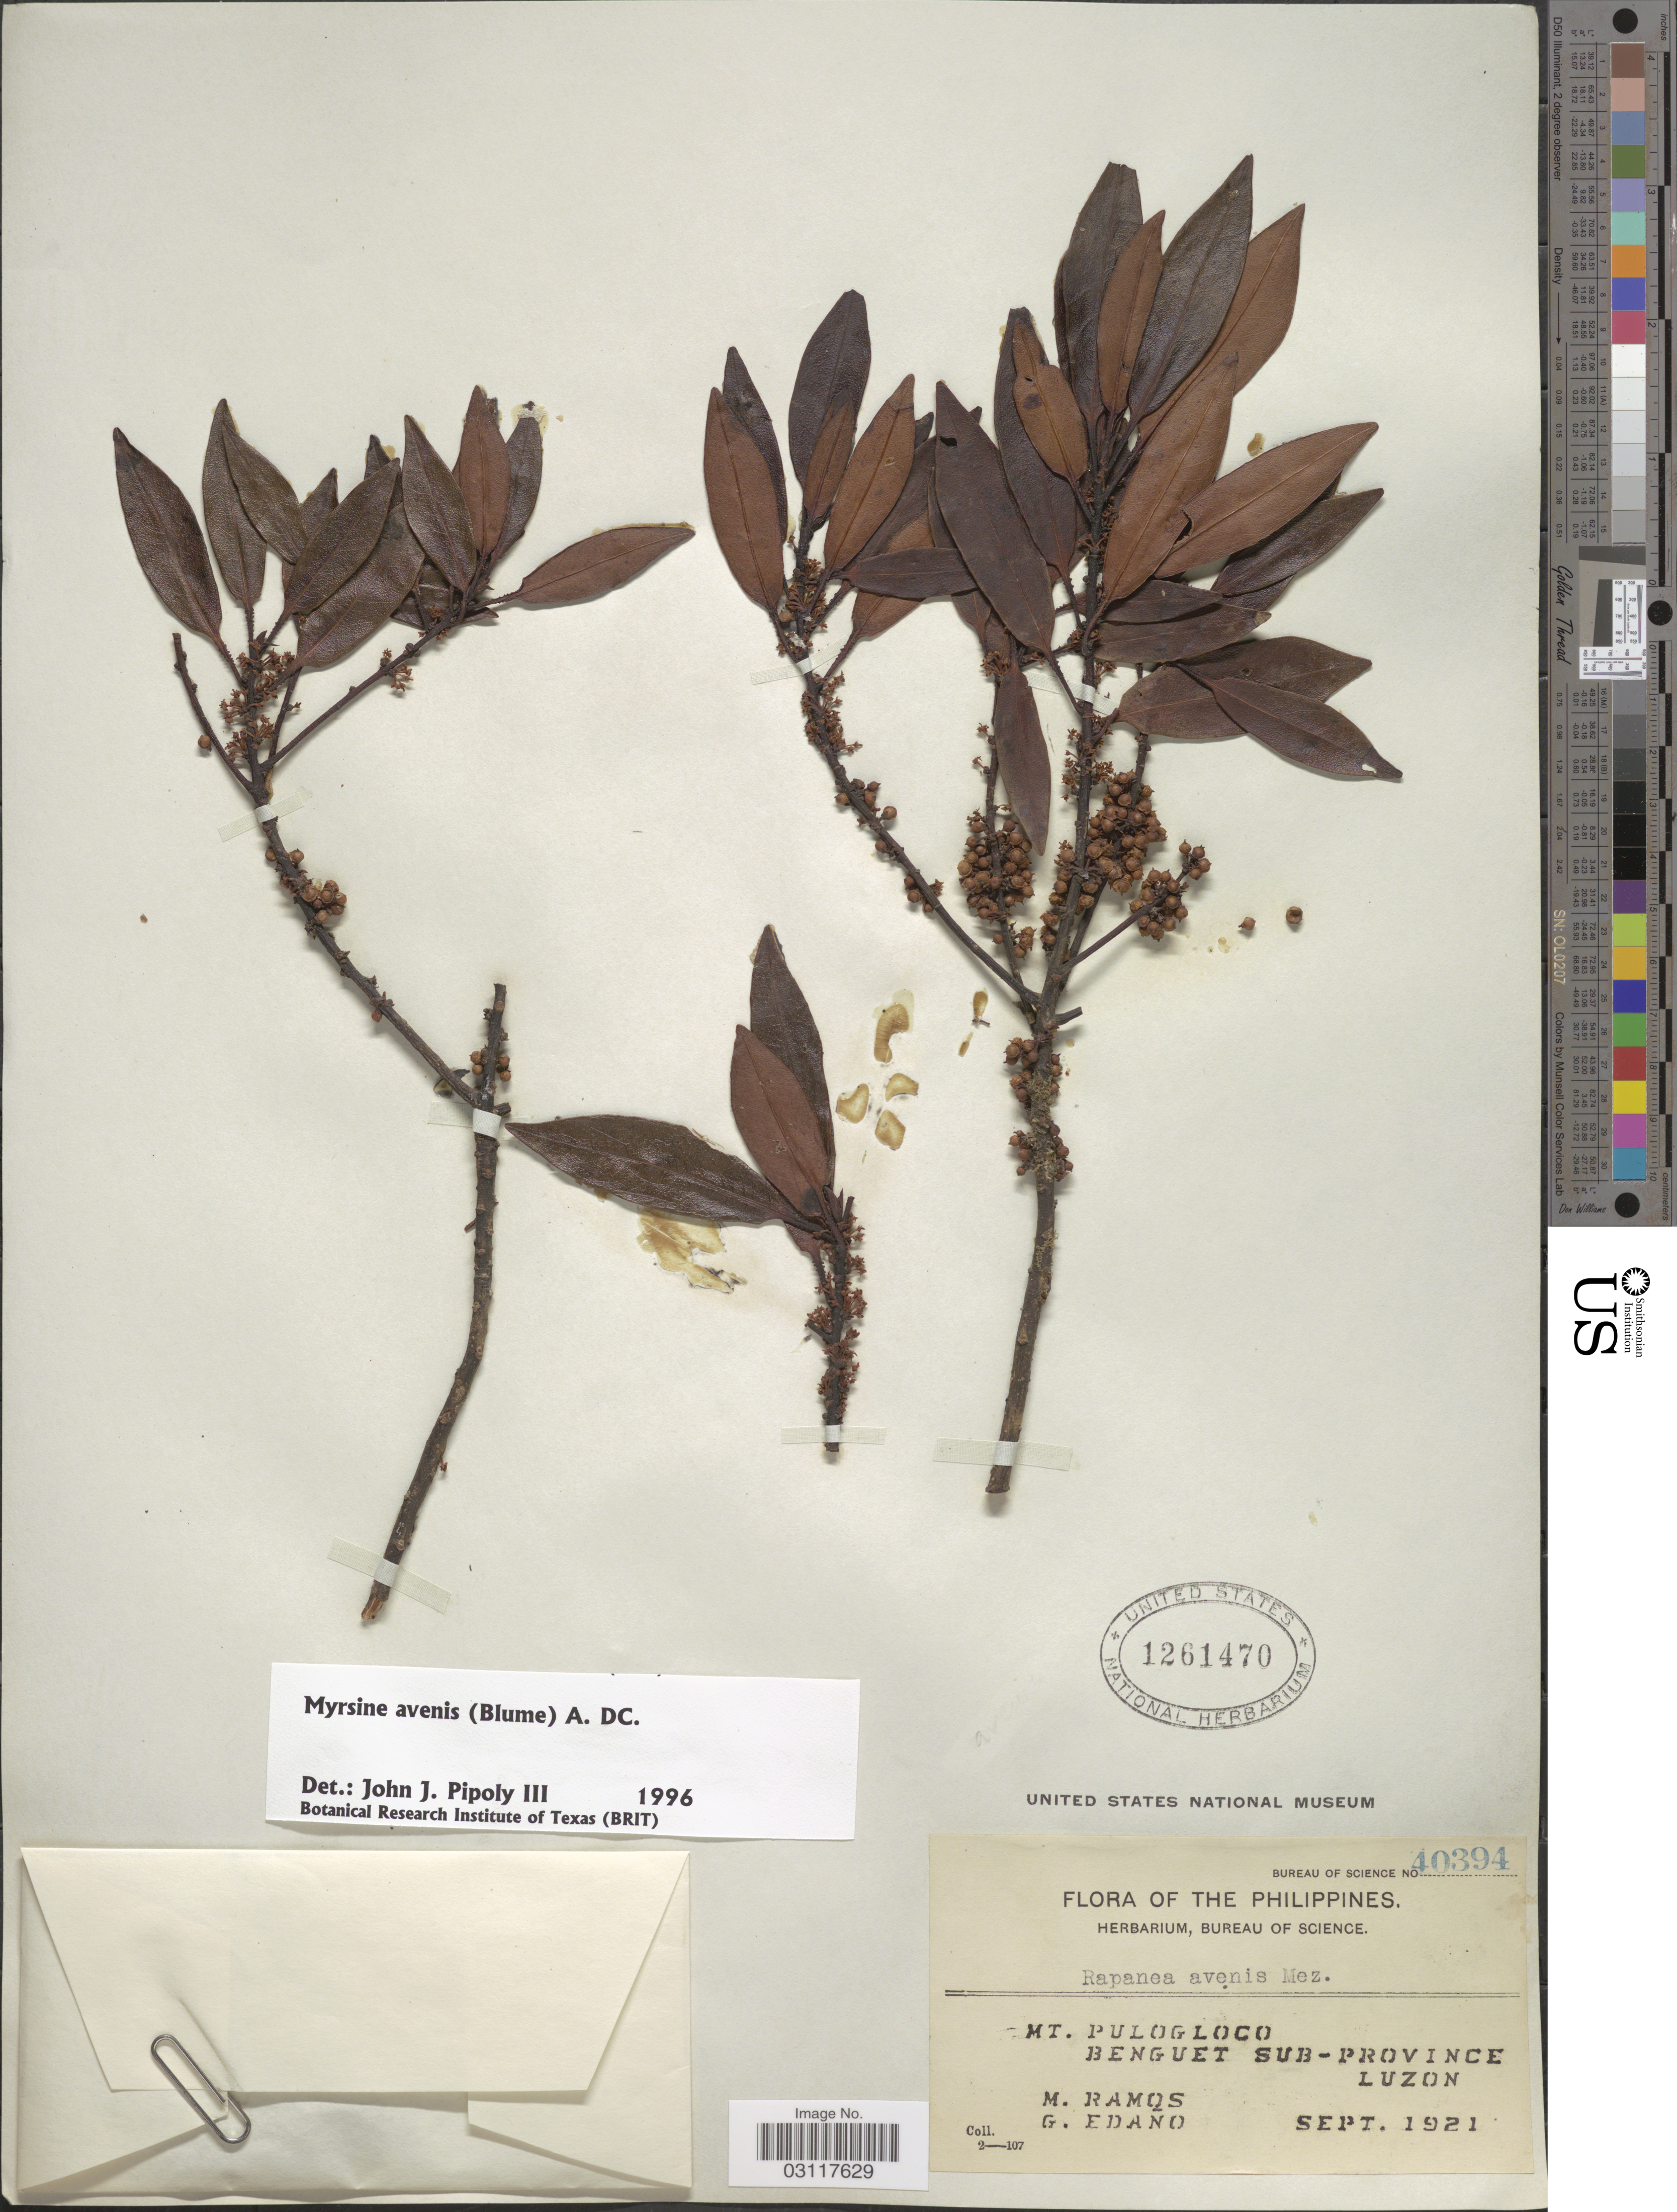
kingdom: Plantae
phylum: Tracheophyta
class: Magnoliopsida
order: Ericales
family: Primulaceae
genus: Myrsine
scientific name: Myrsine avenis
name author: A. DC.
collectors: M. Ramos & G. Edaño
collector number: Bureau of Science 40394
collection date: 1921-09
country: Philippines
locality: Mt. Pulogloco, Benguet Sub-Province, Luzon.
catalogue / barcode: US 1261470